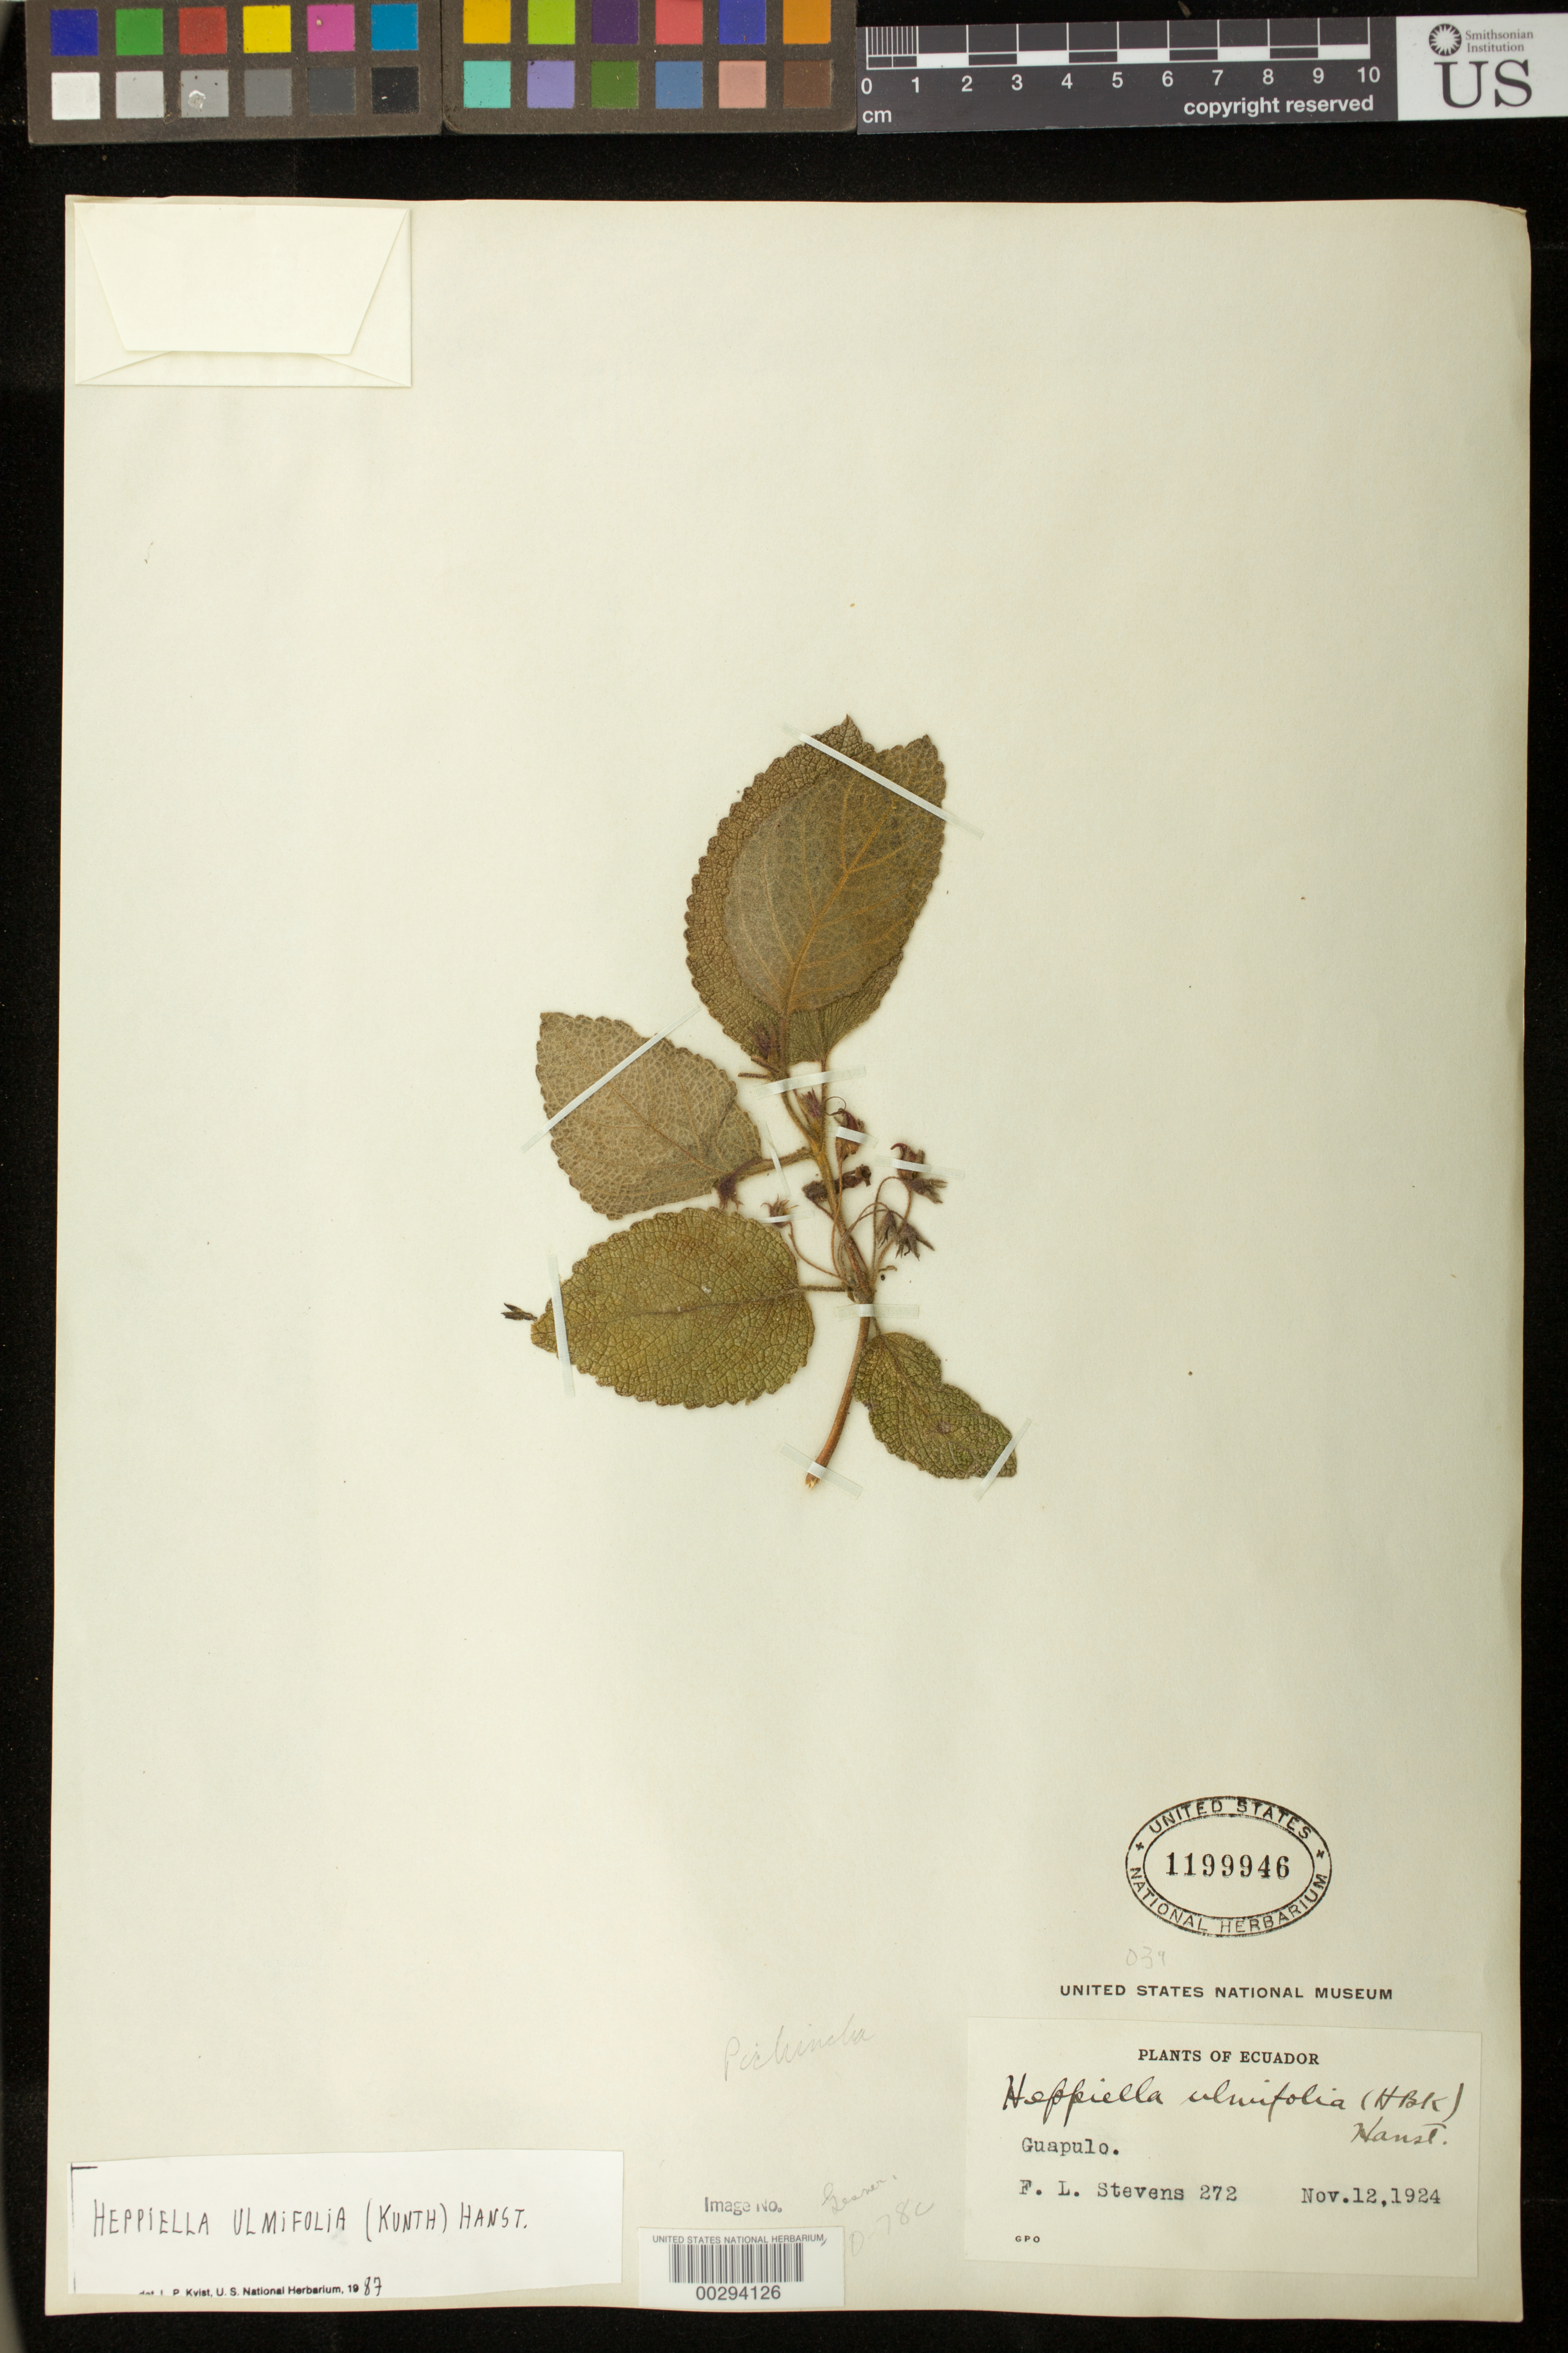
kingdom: Plantae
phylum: Tracheophyta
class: Magnoliopsida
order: Lamiales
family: Gesneriaceae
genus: Heppiella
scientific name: Heppiella ulmifolia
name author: (Kunth) Hanst.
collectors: F. L. Stevens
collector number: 272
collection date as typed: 12 Nov 1924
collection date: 1924-11-12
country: Ecuador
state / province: Pichincha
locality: Guapulo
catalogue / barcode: US 1199946